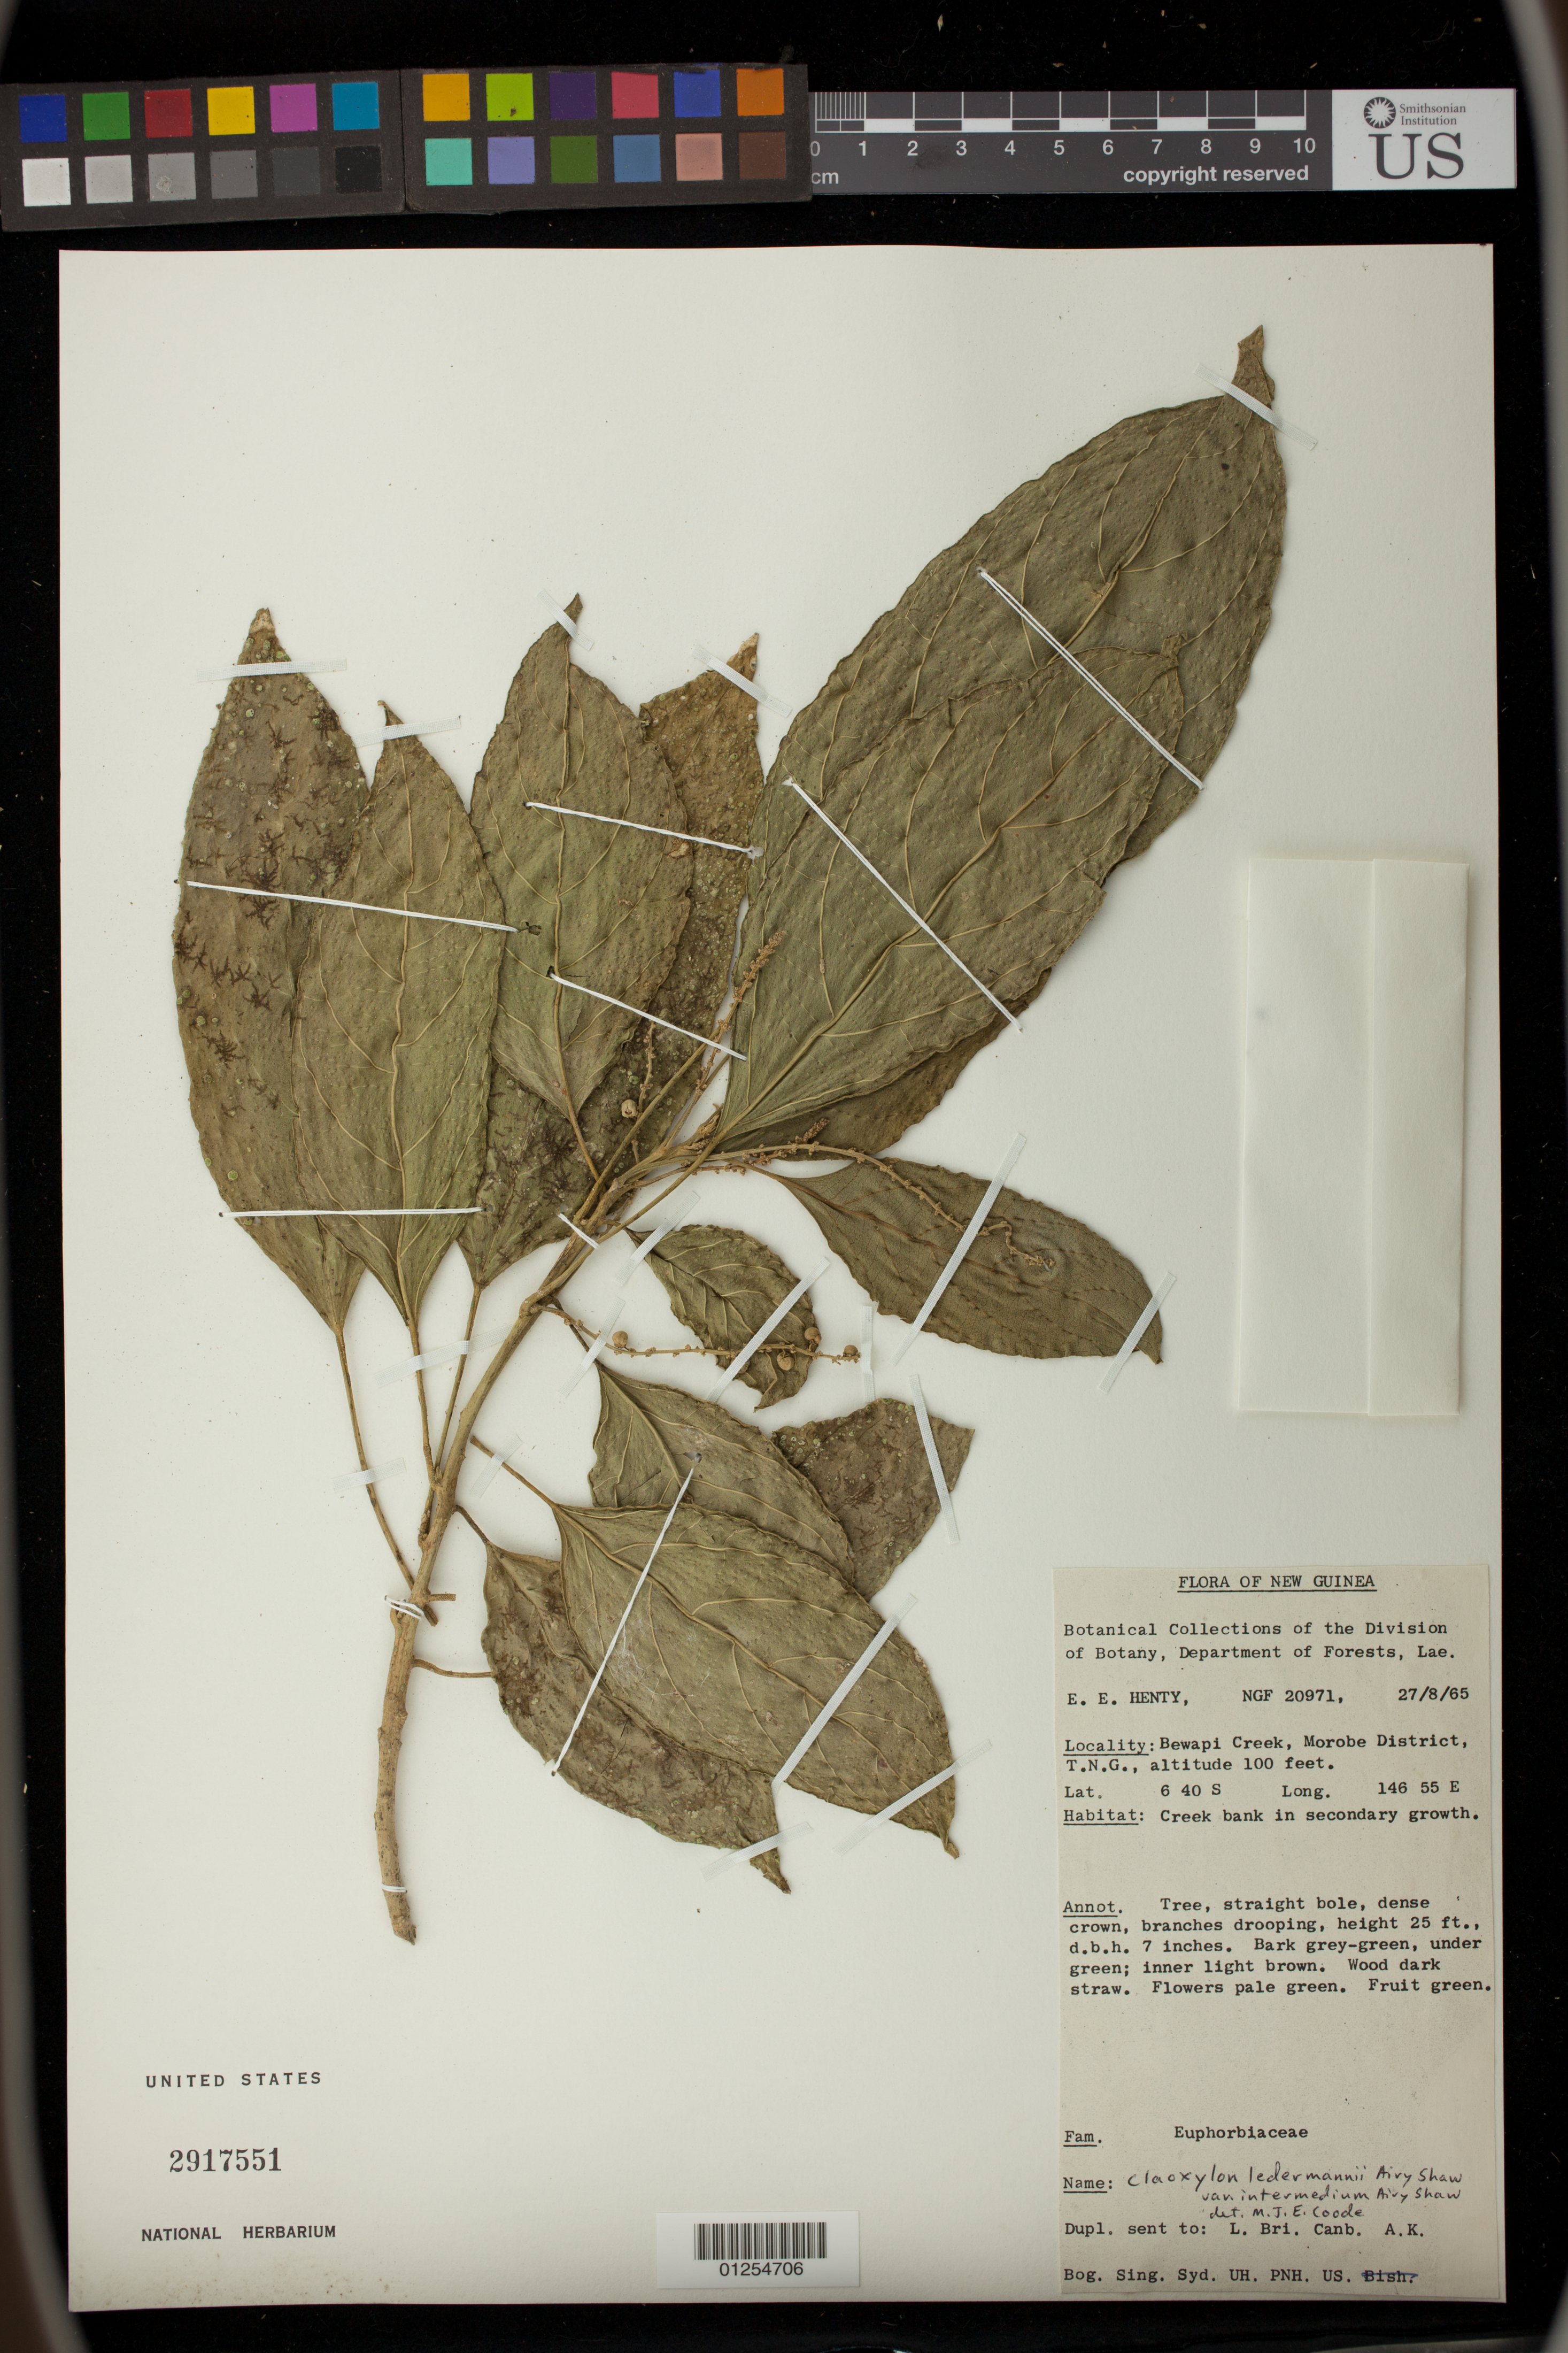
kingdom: Plantae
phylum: Tracheophyta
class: Magnoliopsida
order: Malpighiales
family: Euphorbiaceae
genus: Claoxylon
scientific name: Claoxylon ledermannii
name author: Airy Shaw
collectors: E. Henty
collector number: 20971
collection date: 1965-08-27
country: Papua New Guinea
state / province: Morobe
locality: Bewapi Creek, Morobe District, T.N.G.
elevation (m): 30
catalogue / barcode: US 2917551